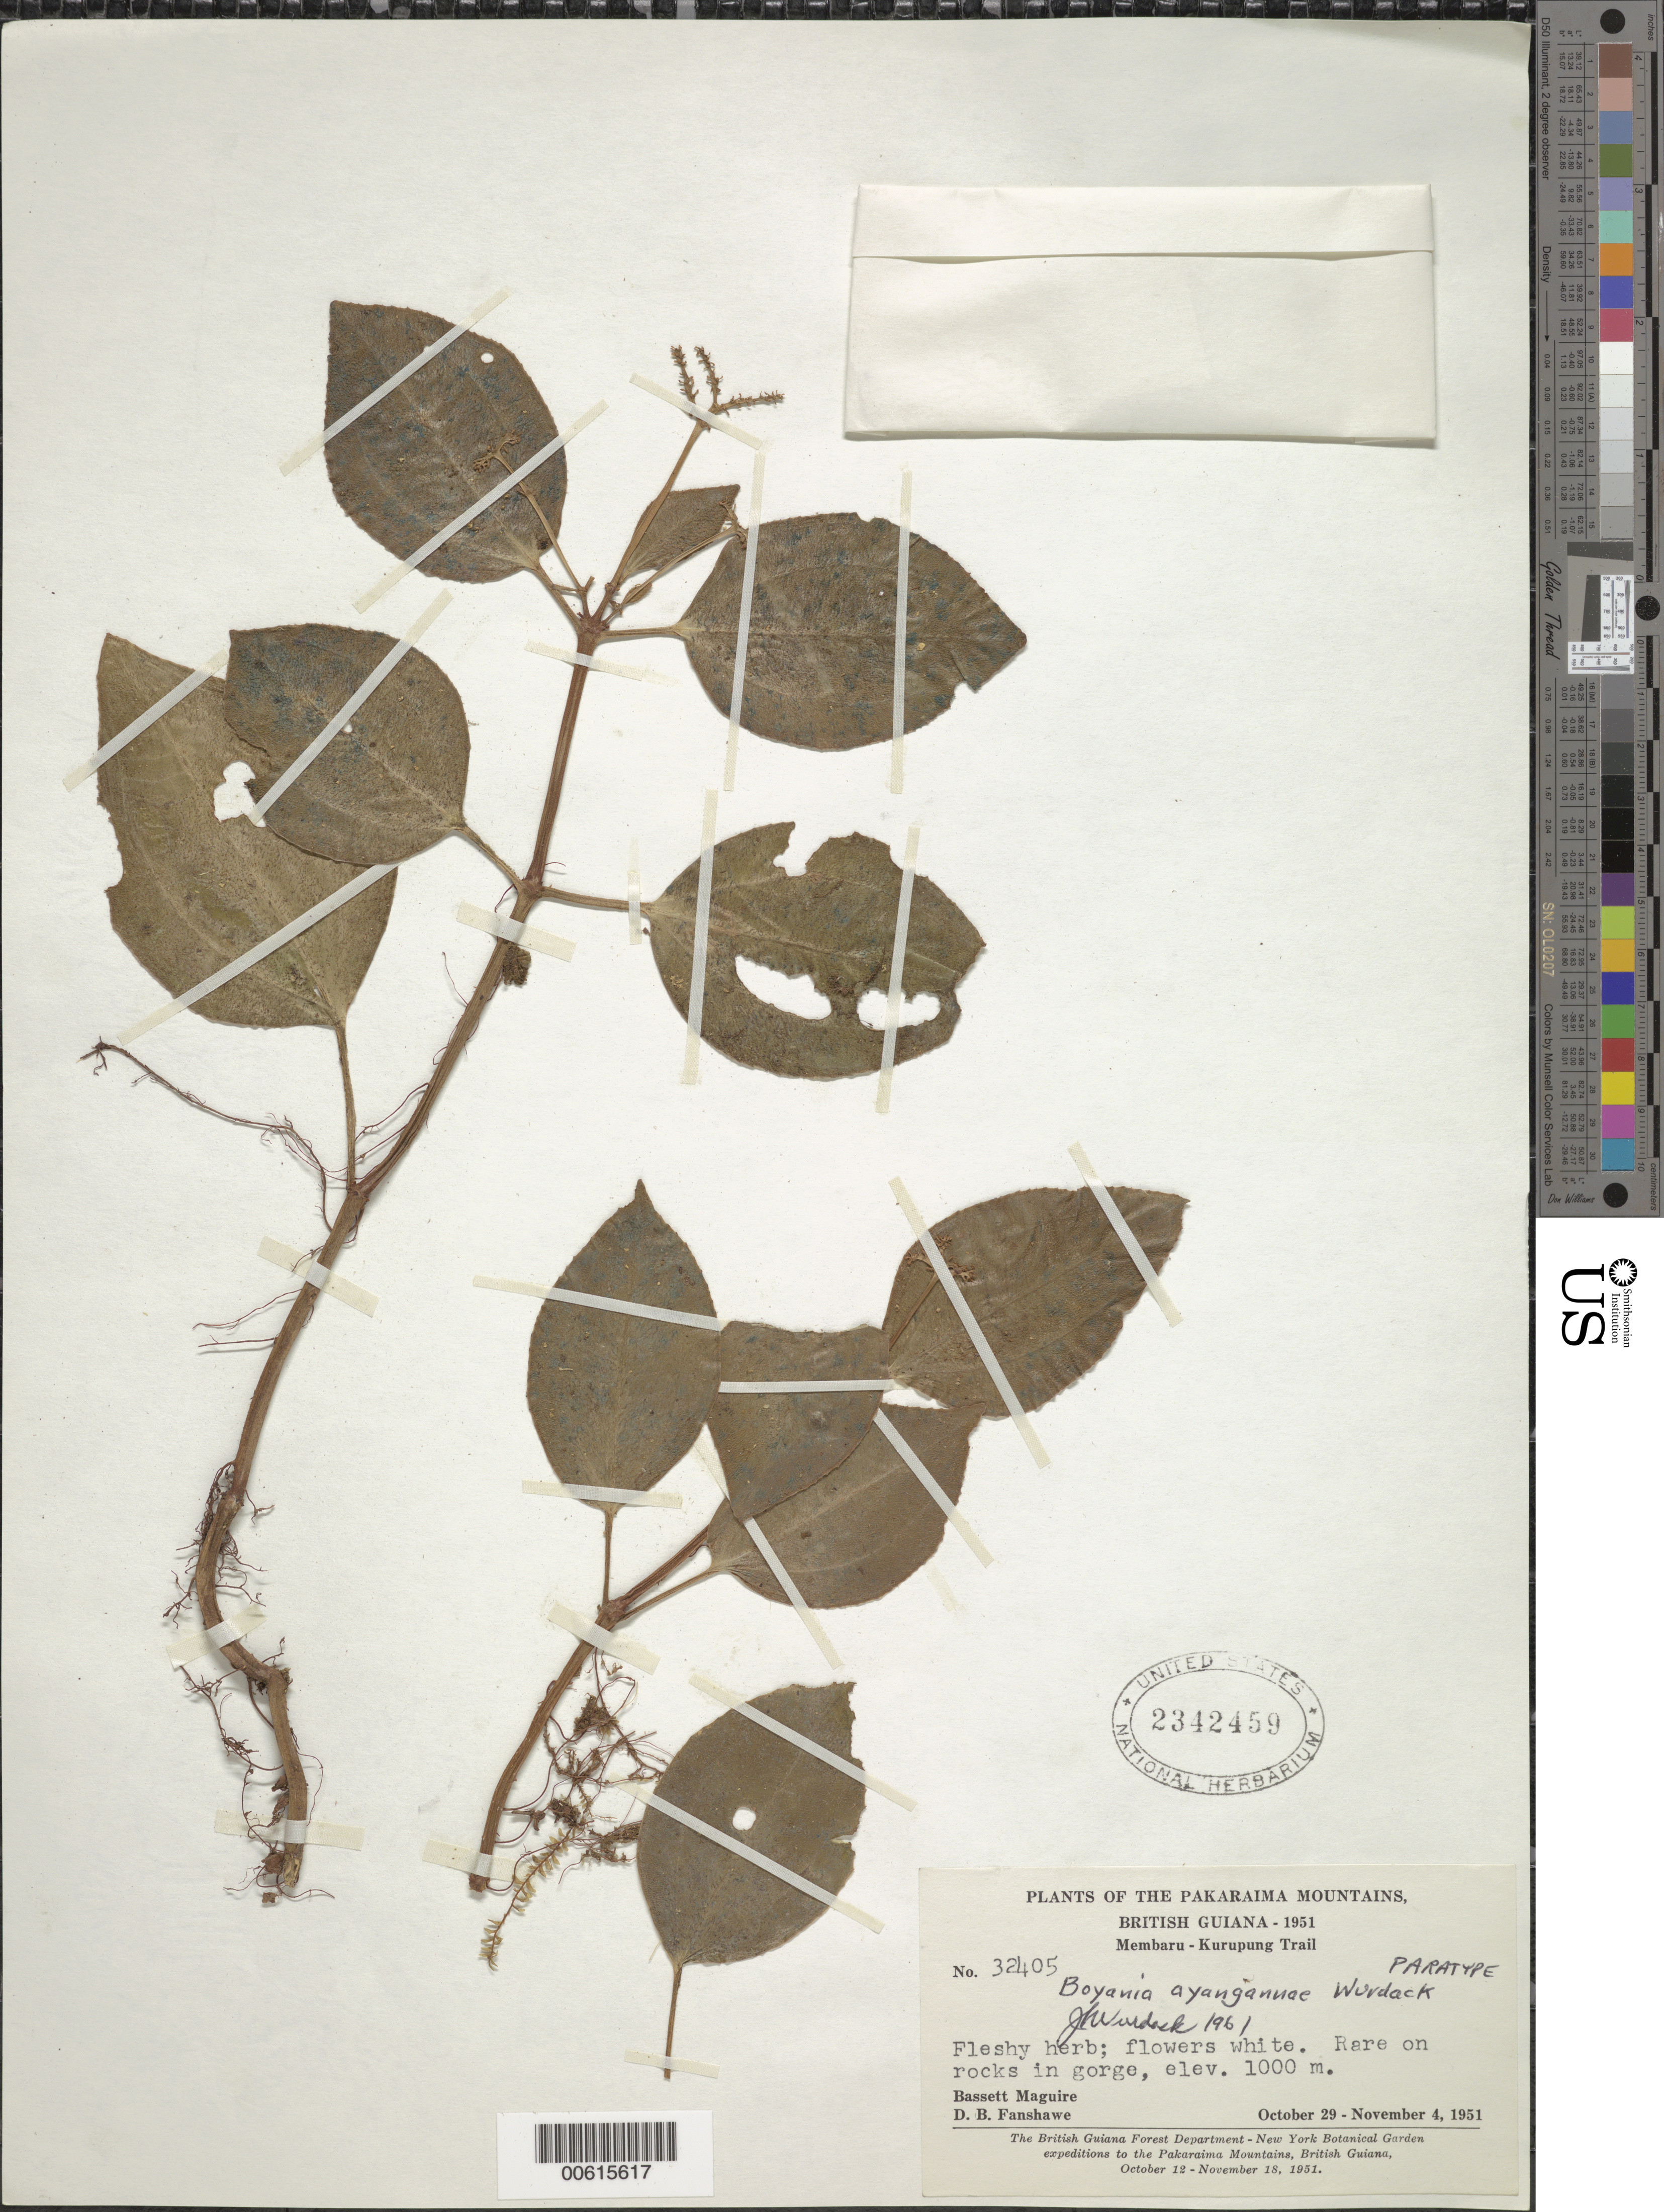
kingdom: Plantae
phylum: Tracheophyta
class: Magnoliopsida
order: Myrtales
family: Melastomataceae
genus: Boyania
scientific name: Boyania ayangannae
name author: Wurdack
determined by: Wurdack, John J., (US), US (UNITED STATES)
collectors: B. Maguire & D. B. Fanshawe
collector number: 32405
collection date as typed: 29-Oct-51 to 4-Nov-51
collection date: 1951-10-29/1951-11-04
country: Guyana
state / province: Cuyuni-Mazaruni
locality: Membaru-Kurupung Trail, Pakaraima Mts.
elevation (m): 1000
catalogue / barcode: US 2342459